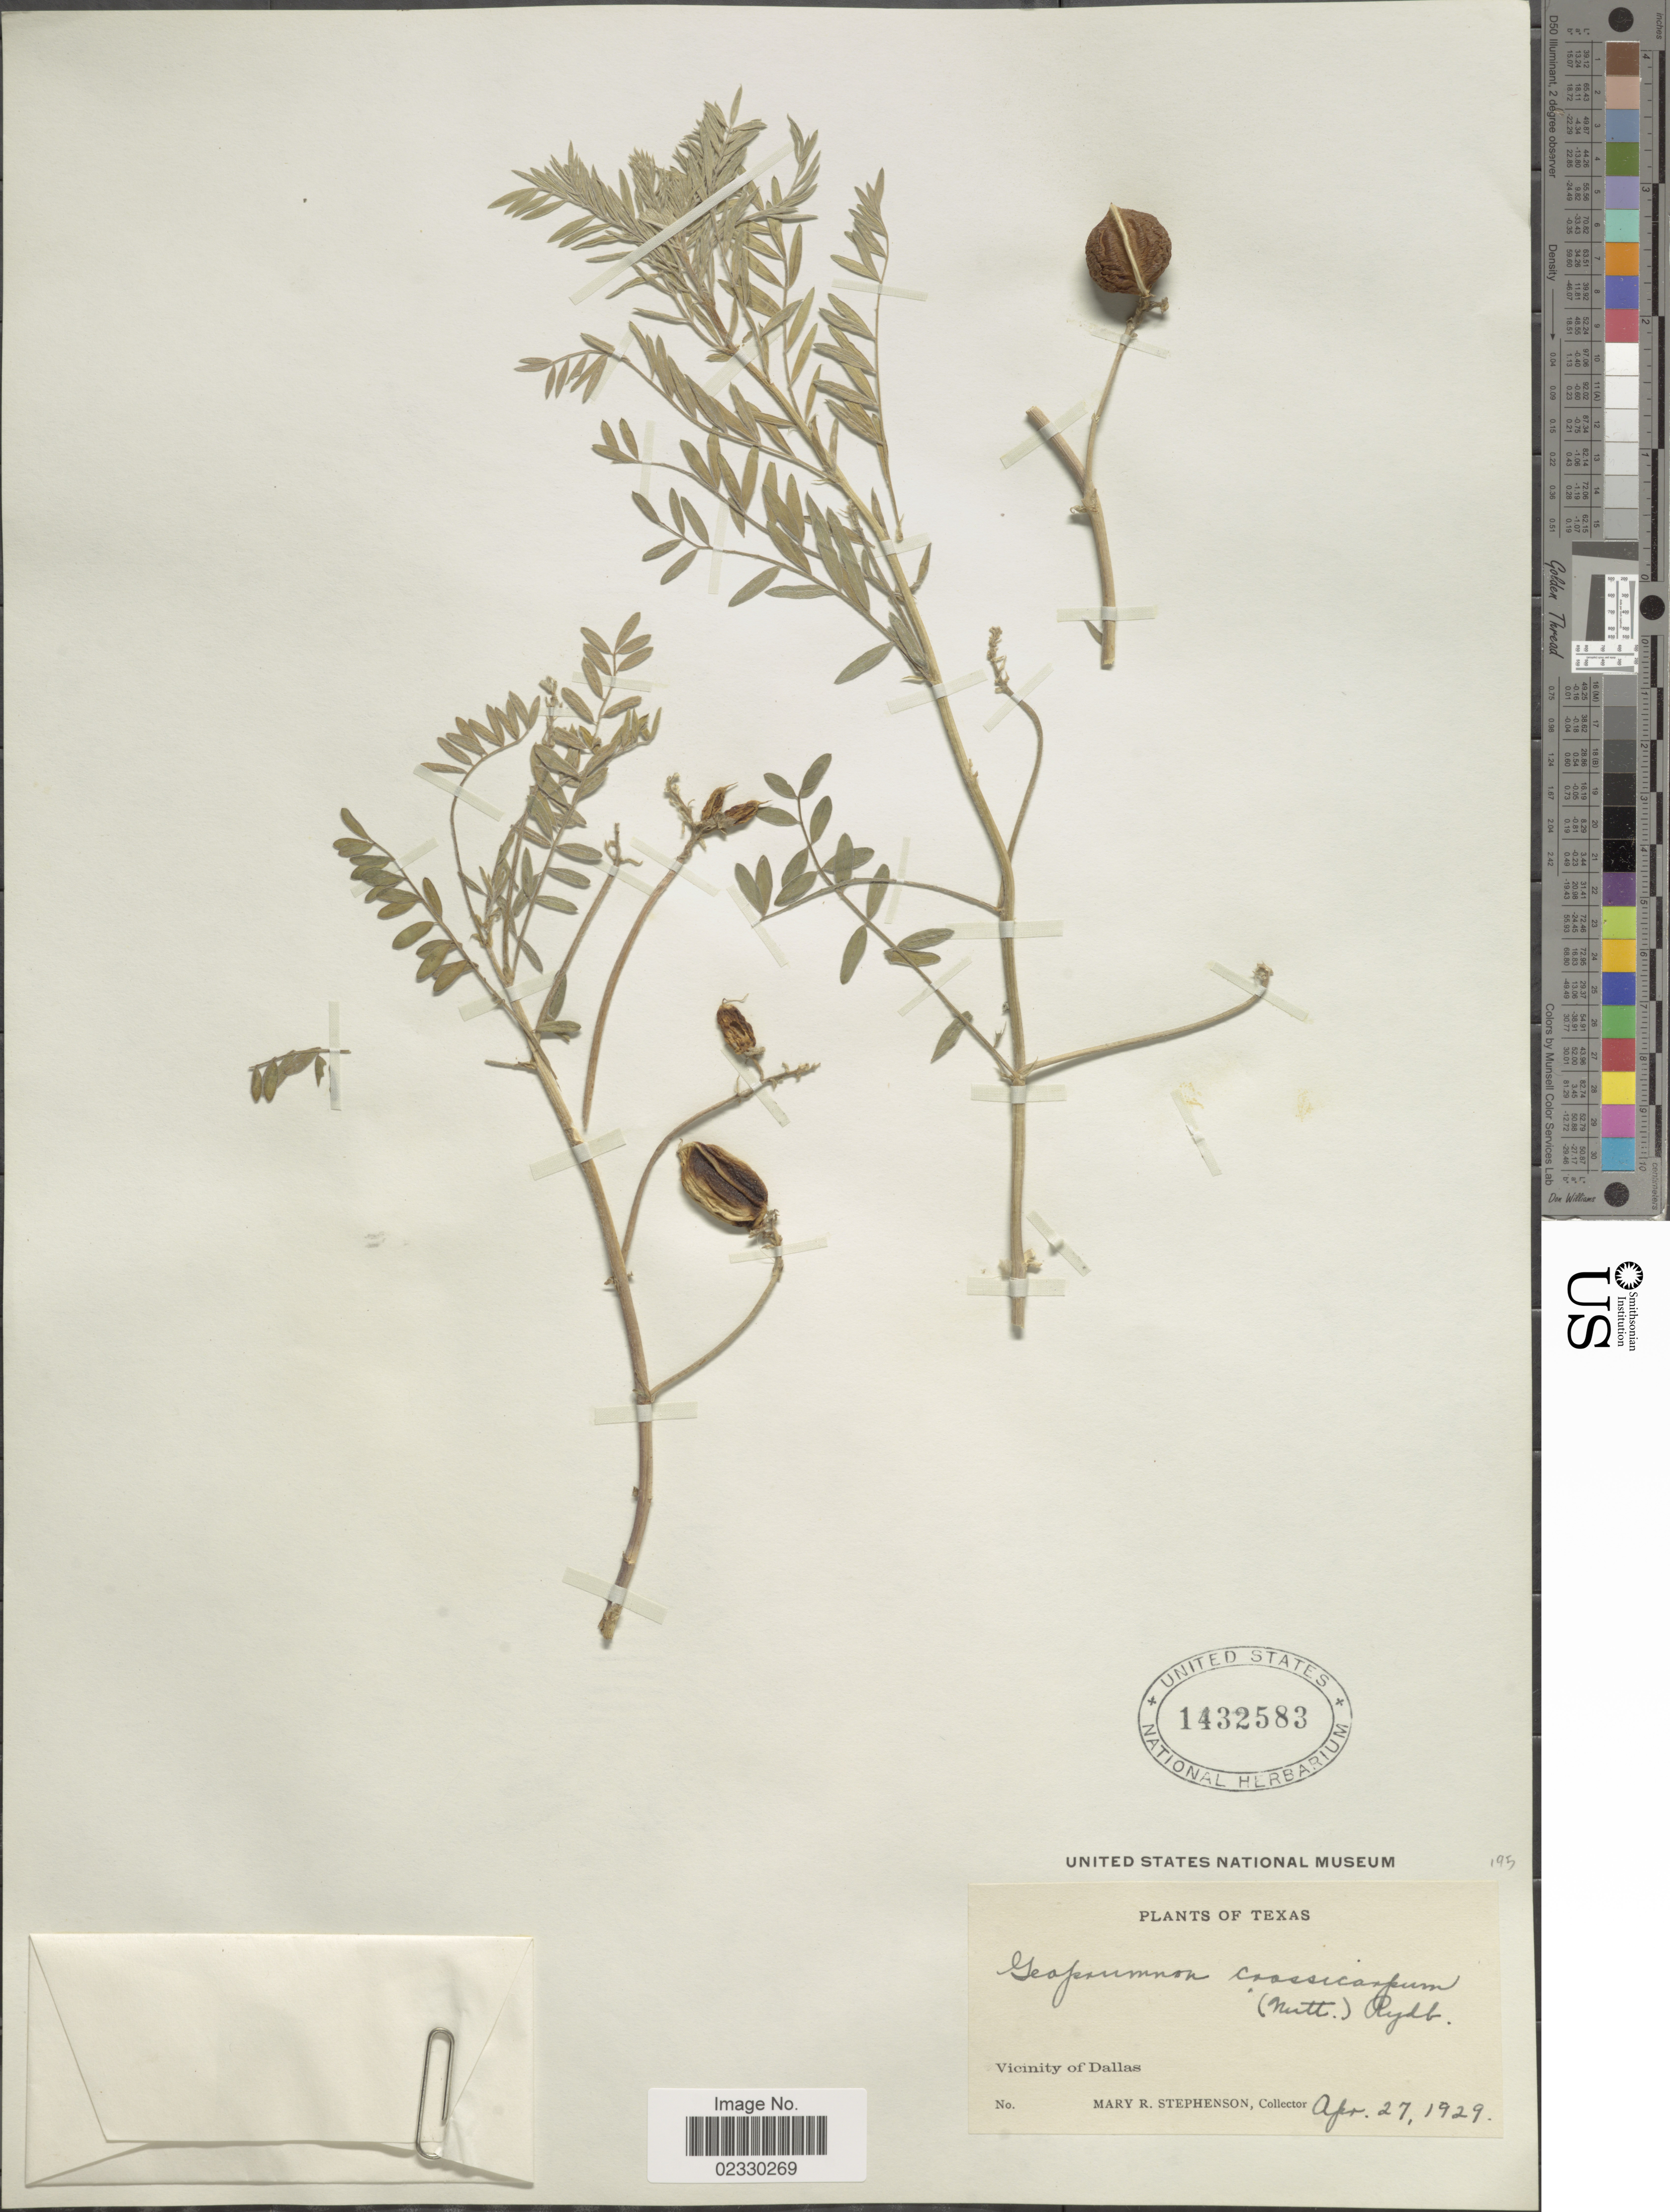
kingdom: Plantae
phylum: Tracheophyta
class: Magnoliopsida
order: Fabales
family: Fabaceae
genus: Astragalus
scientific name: Astragalus crassicarpus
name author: Nutt.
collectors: M. Stephenson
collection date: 1929-04-27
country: United States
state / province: Texas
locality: Vicinity of Dallas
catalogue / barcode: US 1432583